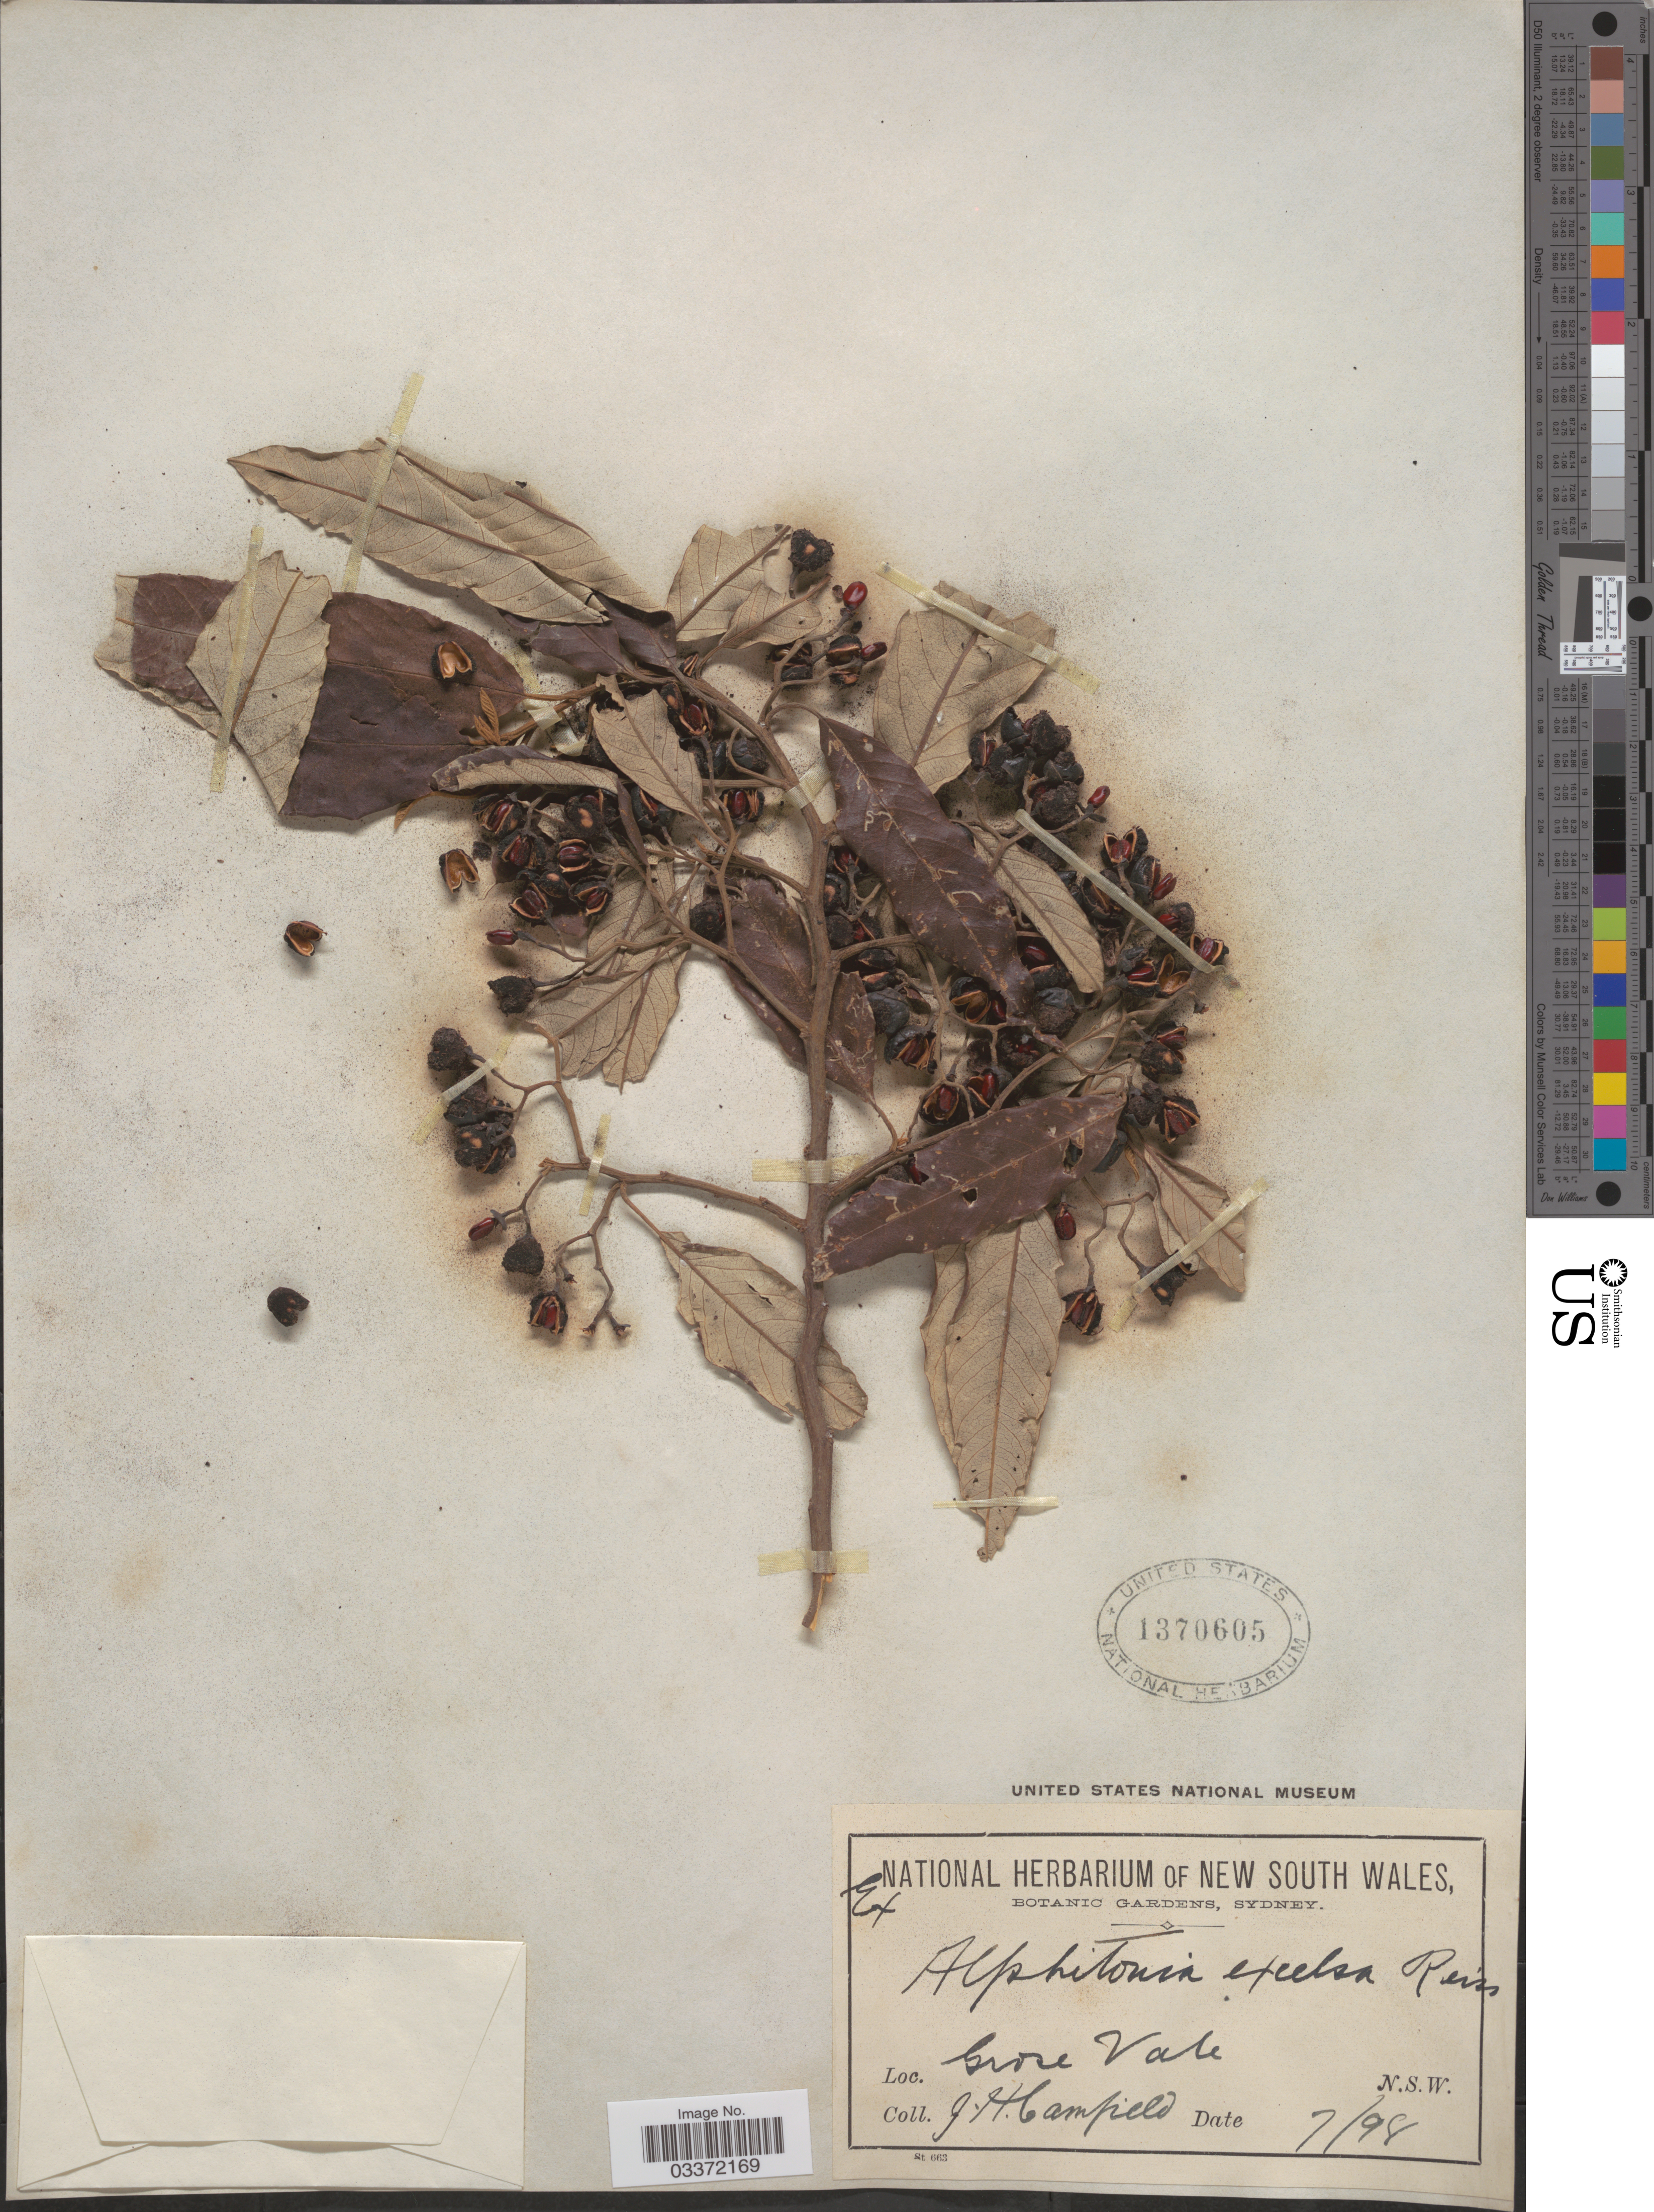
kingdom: Plantae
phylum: Tracheophyta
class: Magnoliopsida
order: Rosales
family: Rhamnaceae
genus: Alphitonia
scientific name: Alphitonia excelsa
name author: Reissek ex Endl.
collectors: J. Camfield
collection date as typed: Transcribed d/m/y: /7/98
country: Australia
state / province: New South Wales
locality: Grose Vale.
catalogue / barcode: US 1370605